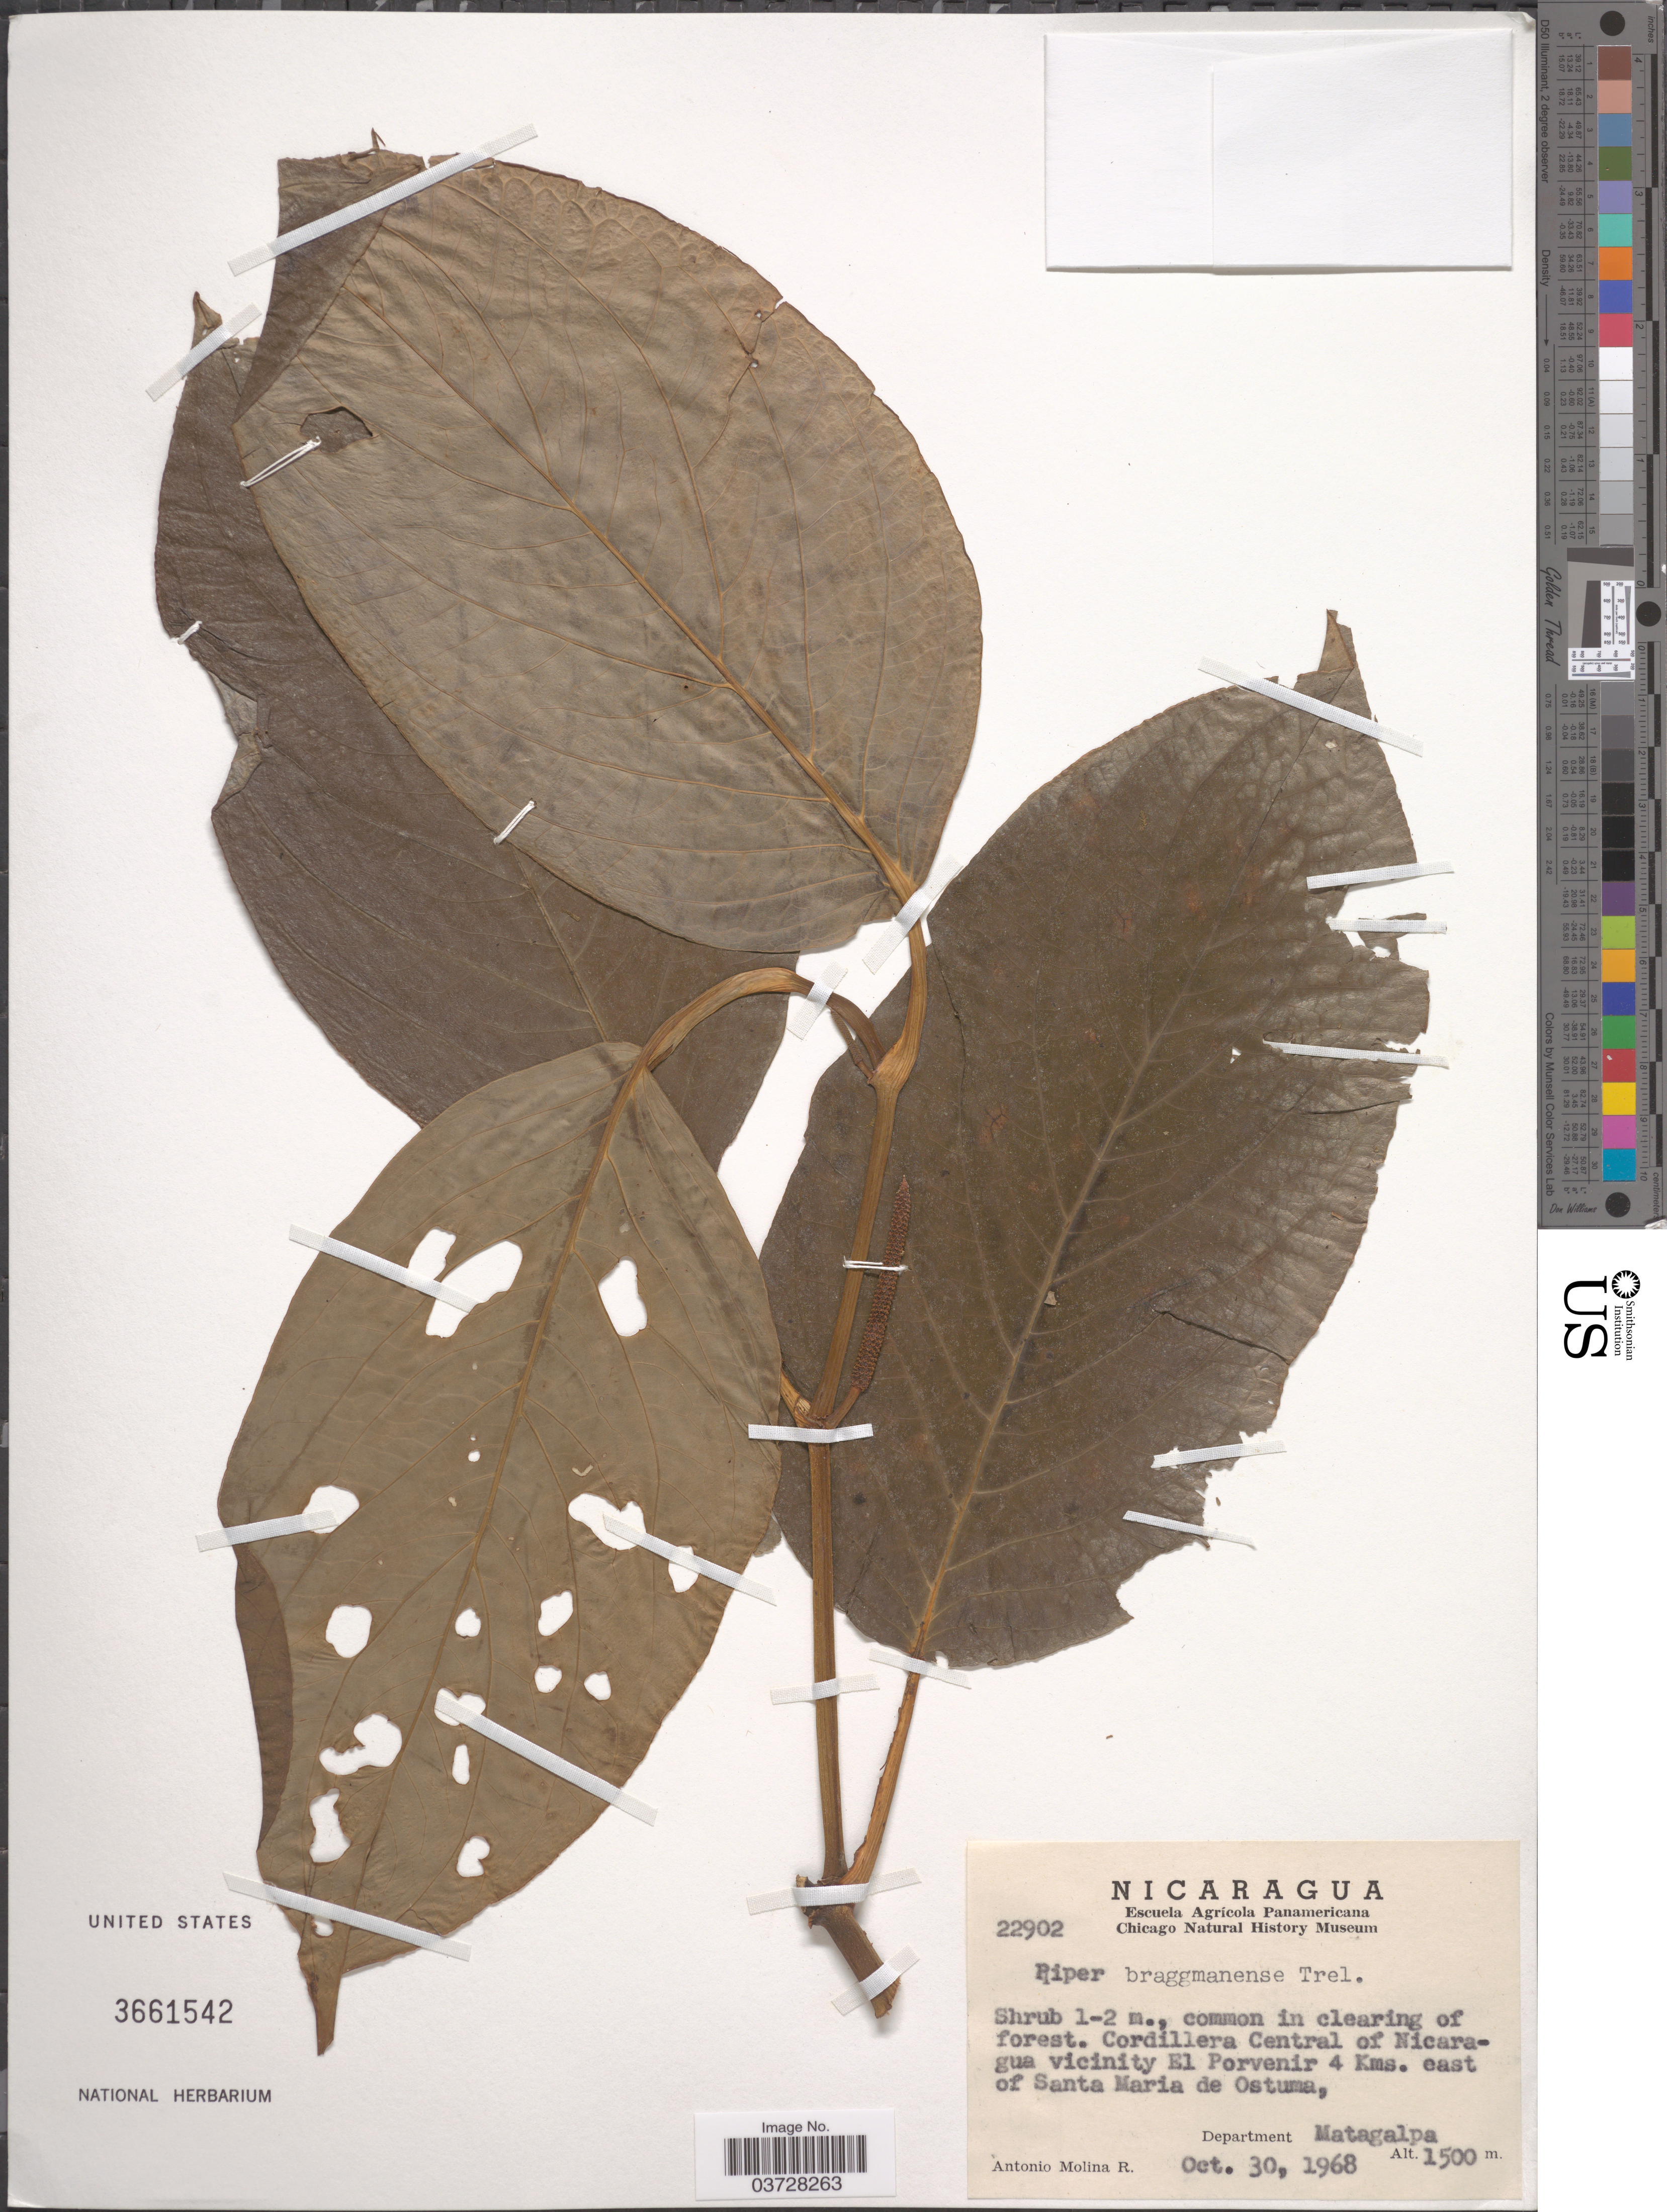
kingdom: Plantae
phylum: Tracheophyta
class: Magnoliopsida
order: Piperales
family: Piperaceae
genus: Piper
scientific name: Piper braggmanense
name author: Trel.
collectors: A. Molina R.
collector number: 22902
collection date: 1968-10-30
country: Nicaragua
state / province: Matagalpa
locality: Cordillera Central of Nicaragua vicinity El Porvenir 4 Kms. east of Santa Maria de Ostuma, Department Matagalpa.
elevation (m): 1500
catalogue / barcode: US 3661542